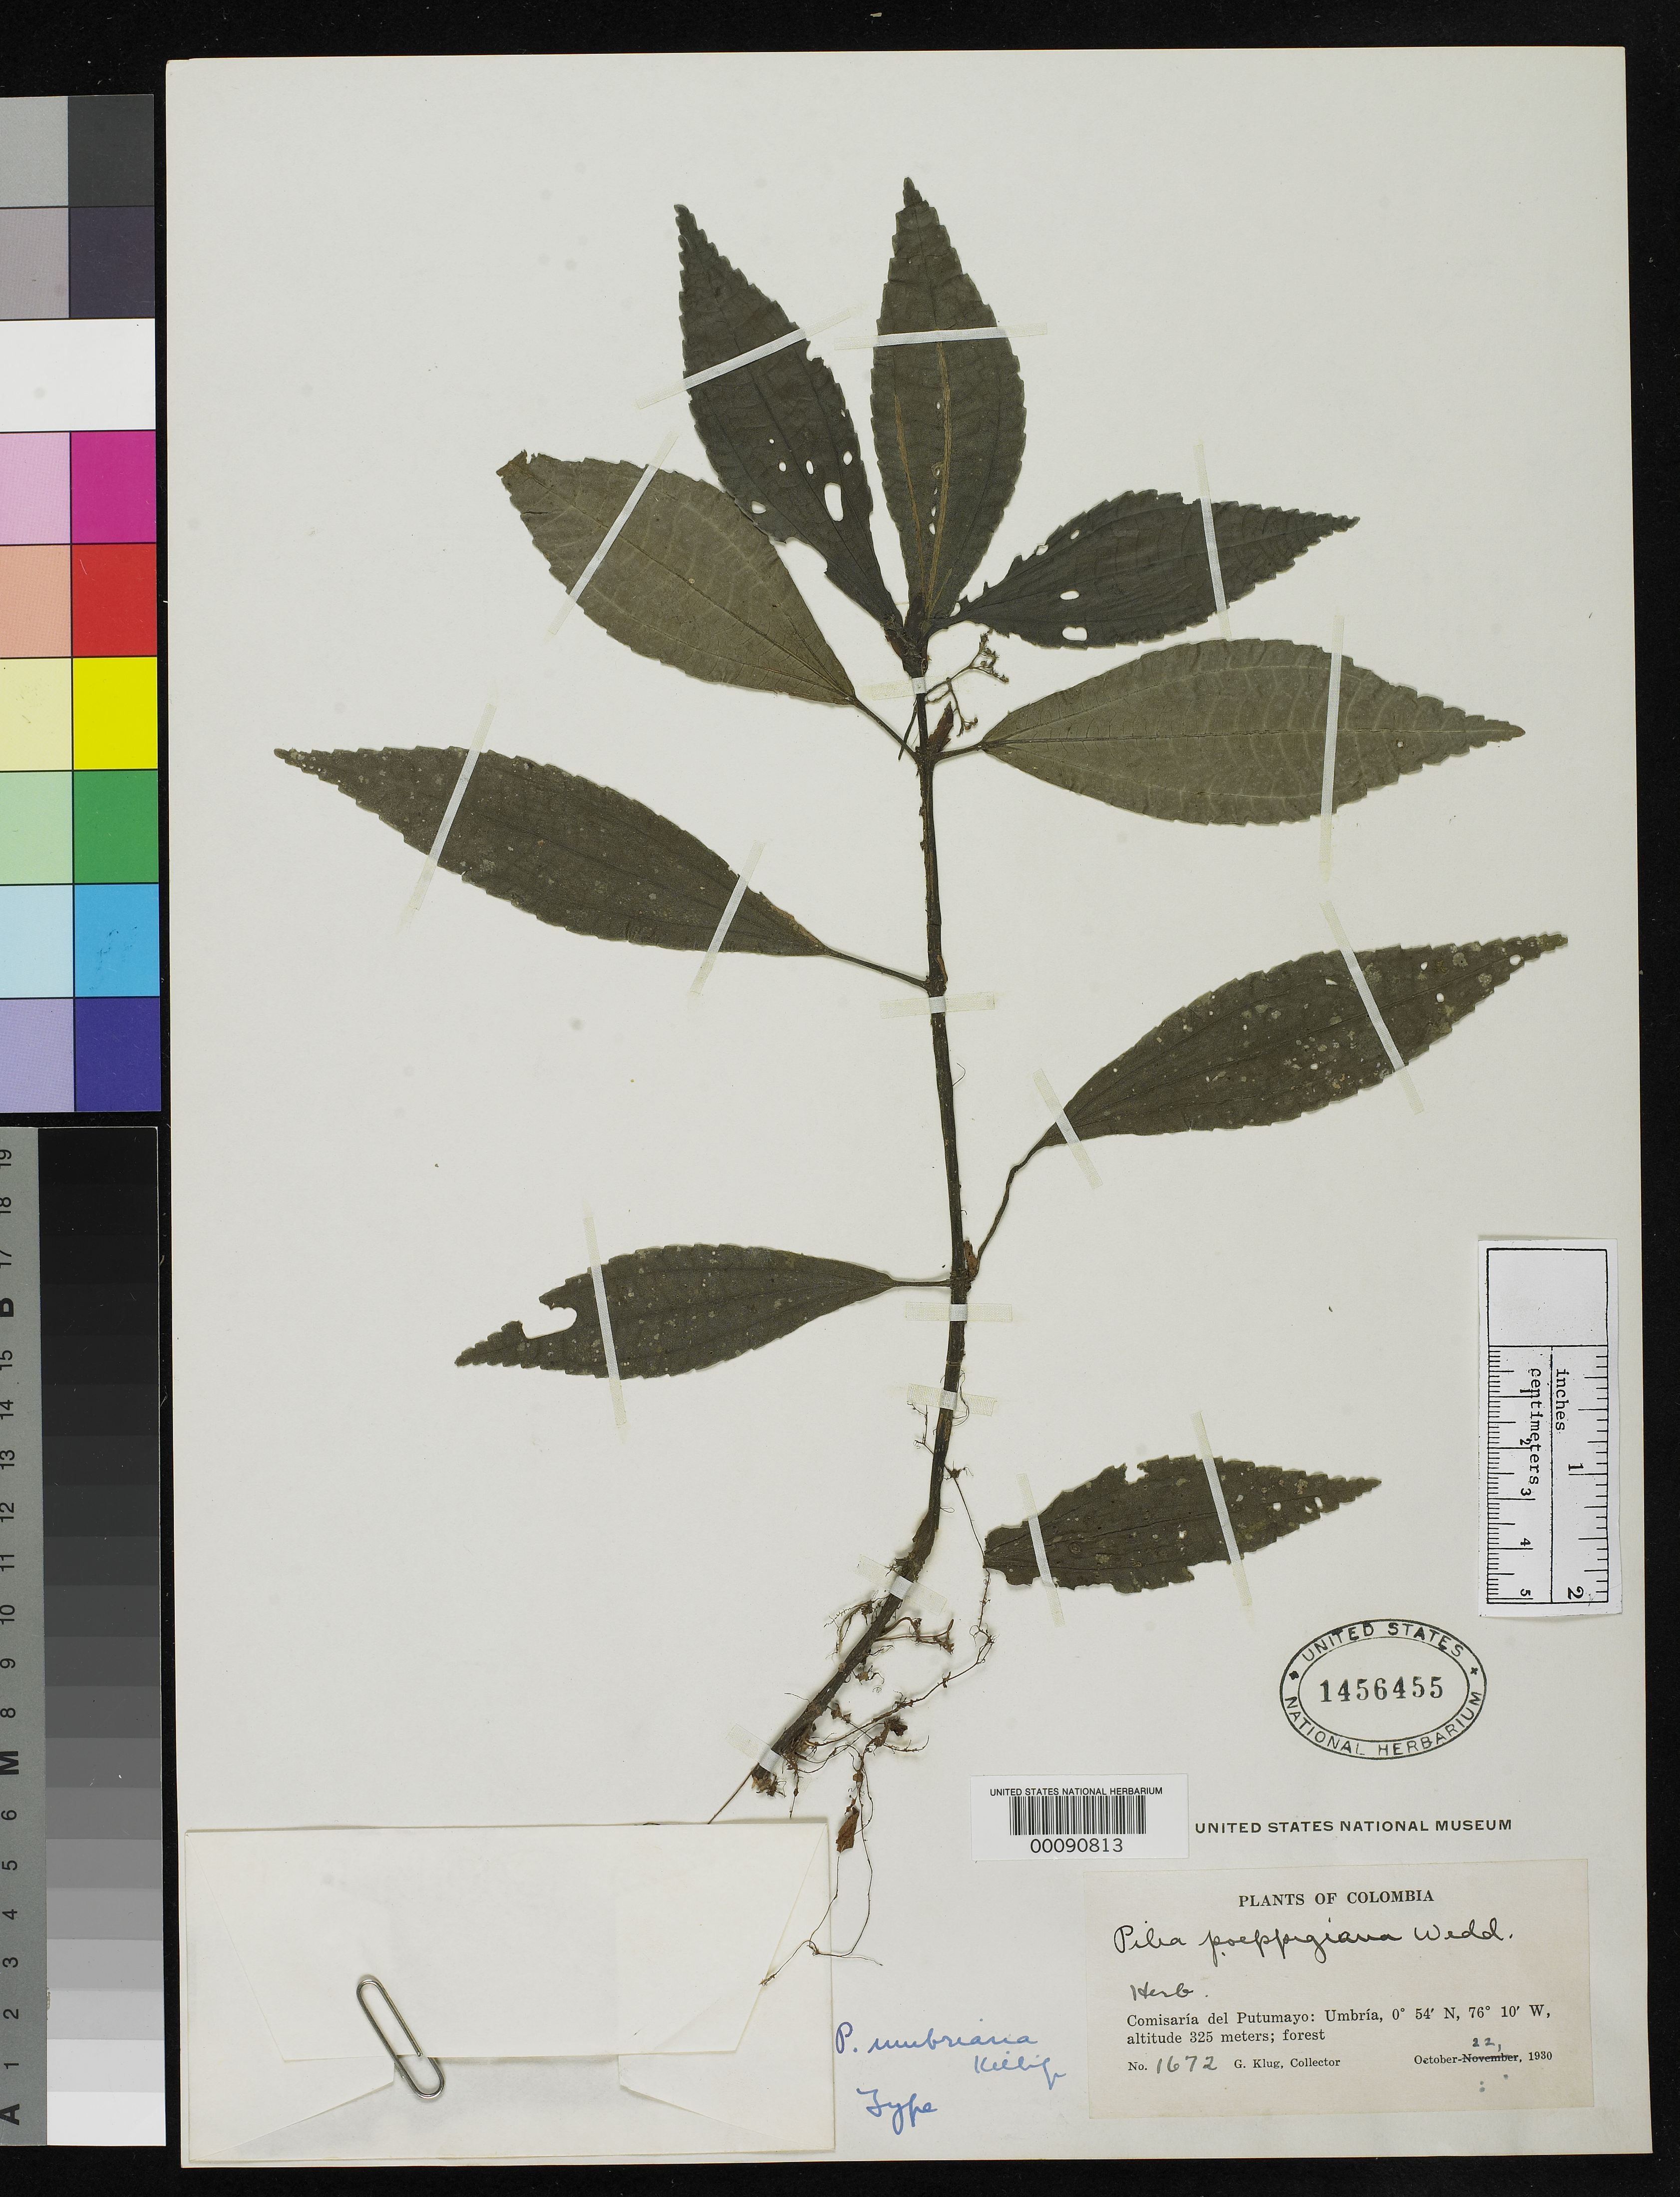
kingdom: Plantae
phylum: Tracheophyta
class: Magnoliopsida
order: Rosales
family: Urticaceae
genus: Pilea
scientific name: Pilea umbriana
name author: Killip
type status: Holotype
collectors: G. Klug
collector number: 1672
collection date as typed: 22 Oct 1930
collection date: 1930-10-22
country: Colombia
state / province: Putumayo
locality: Umbria.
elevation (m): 325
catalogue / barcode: US 1456455